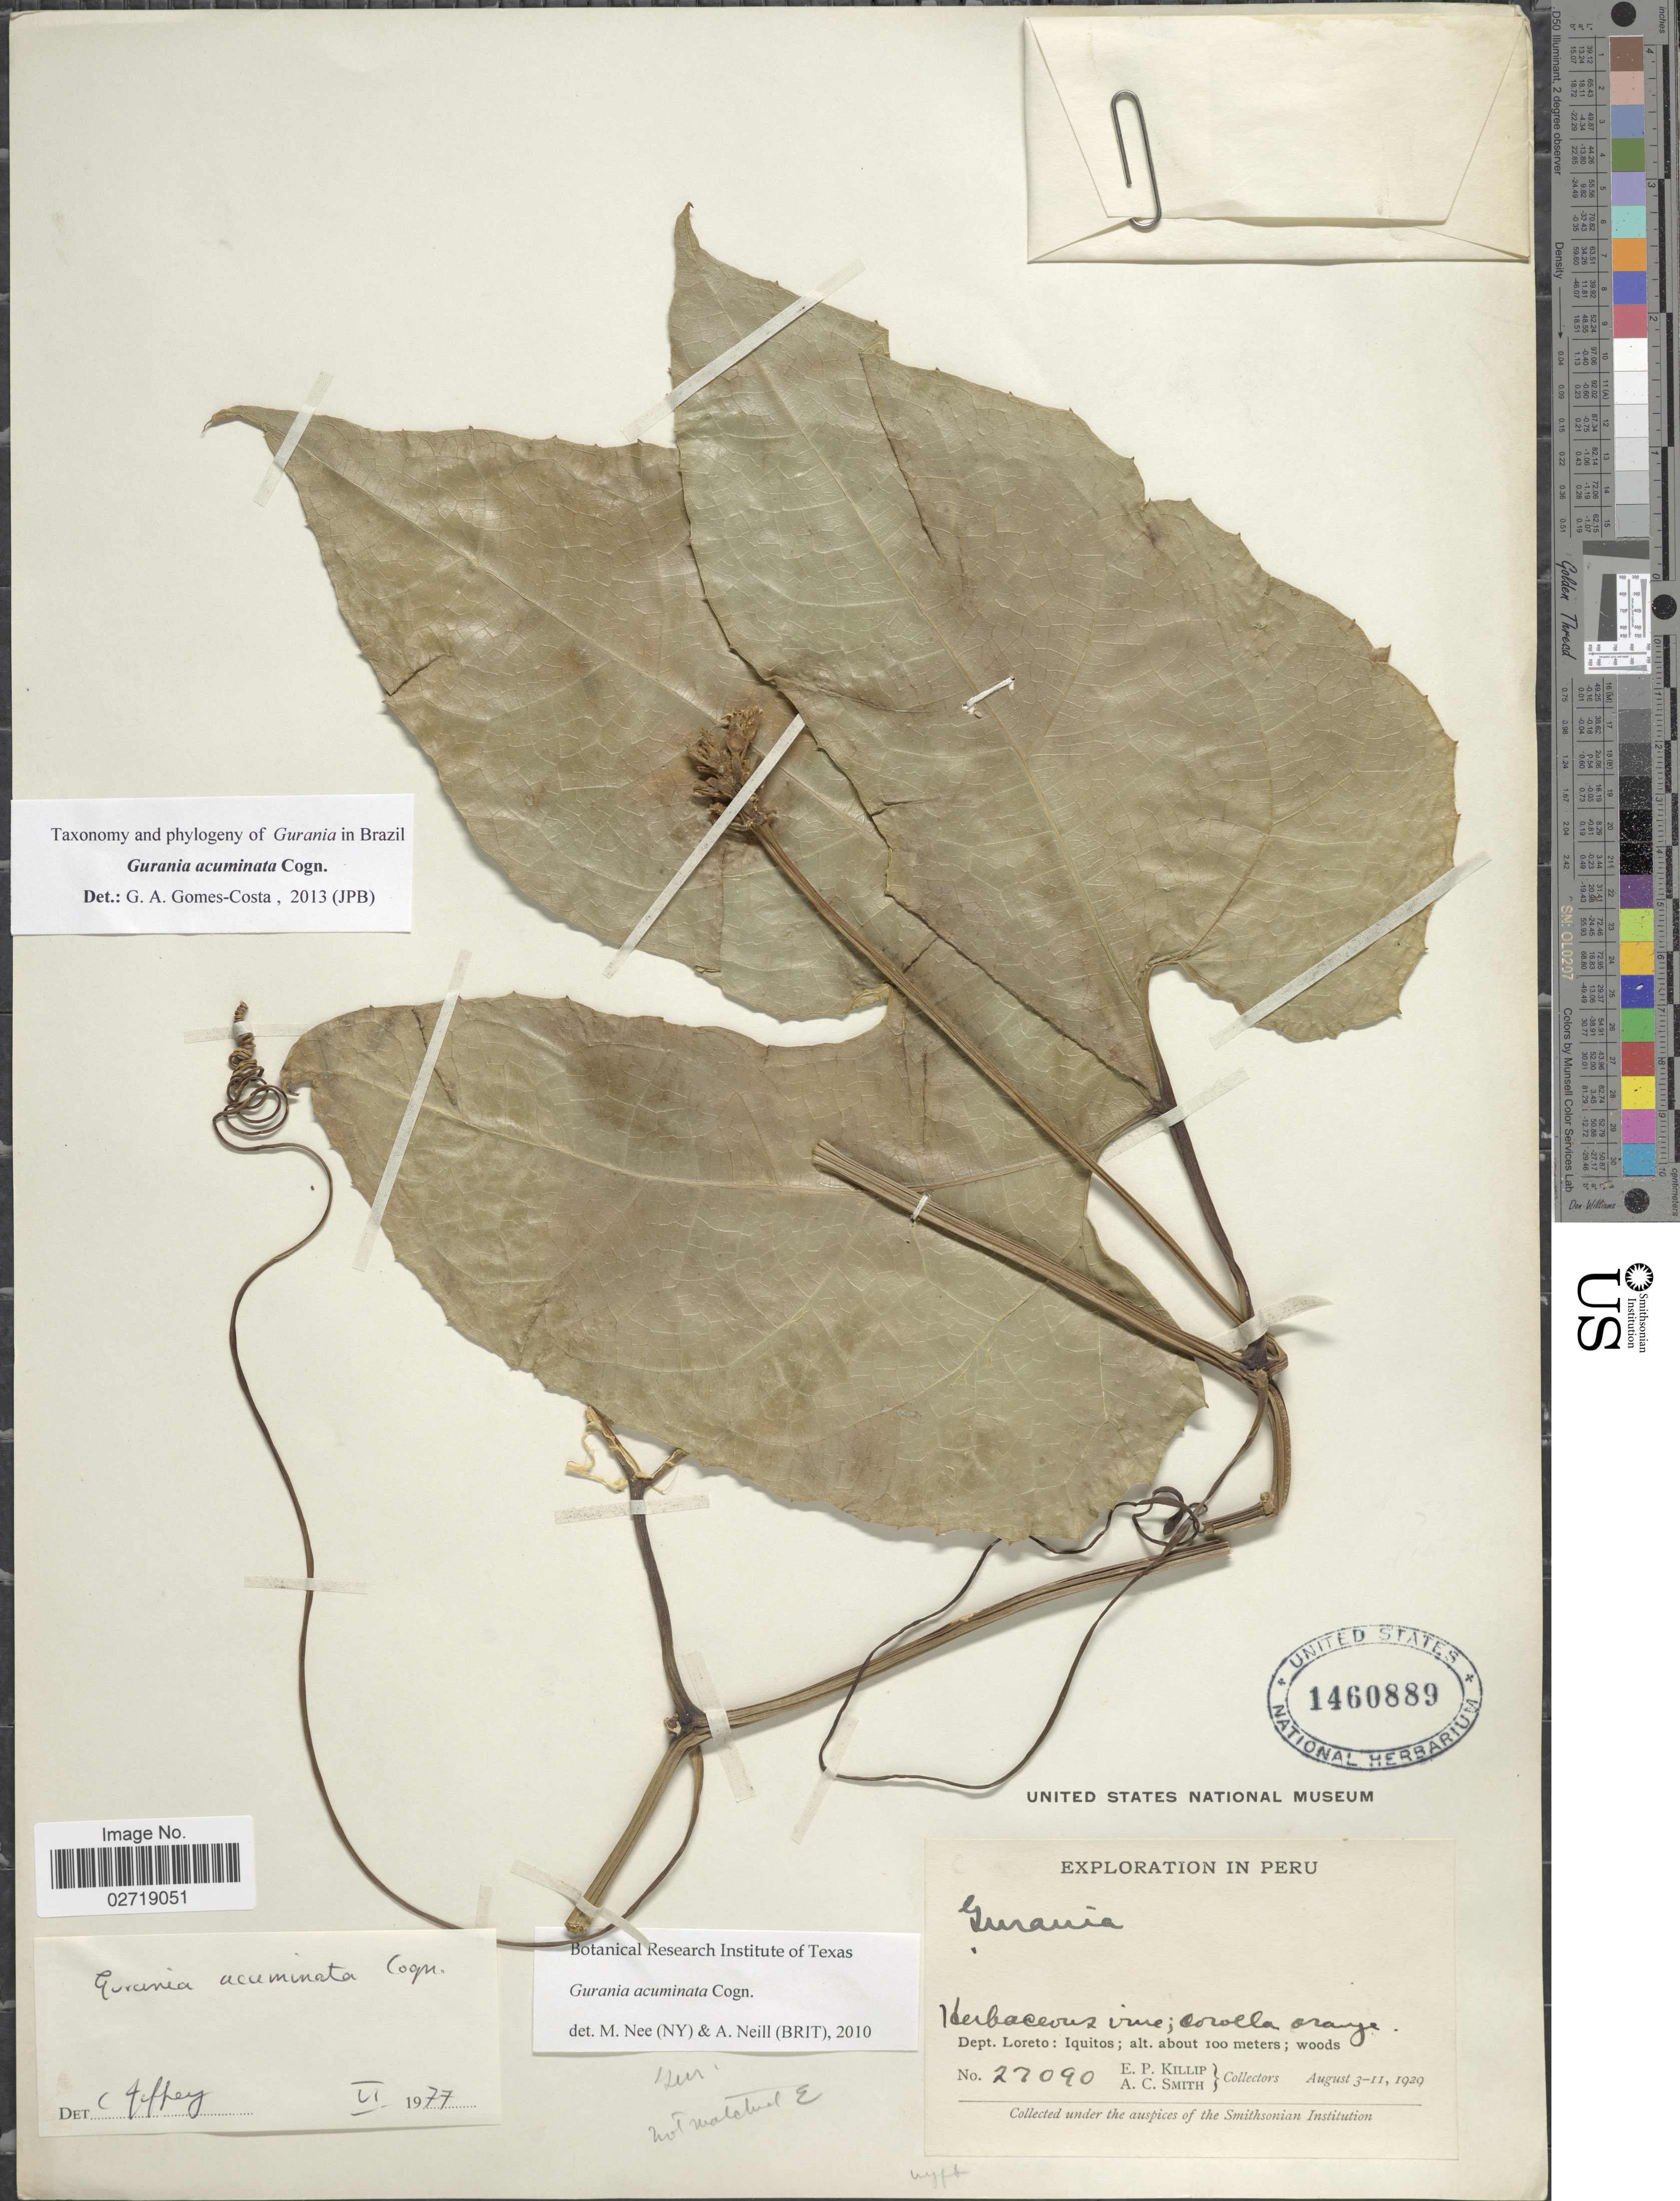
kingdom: Plantae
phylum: Tracheophyta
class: Magnoliopsida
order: Cucurbitales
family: Cucurbitaceae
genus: Gurania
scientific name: Gurania acuminata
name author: Cogn.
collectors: E. P. Killip & A. C. Smith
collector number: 27090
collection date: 1929-08-03/1929-08-11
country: Peru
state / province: Loreto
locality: Iquitos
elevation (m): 100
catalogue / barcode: US 1460889